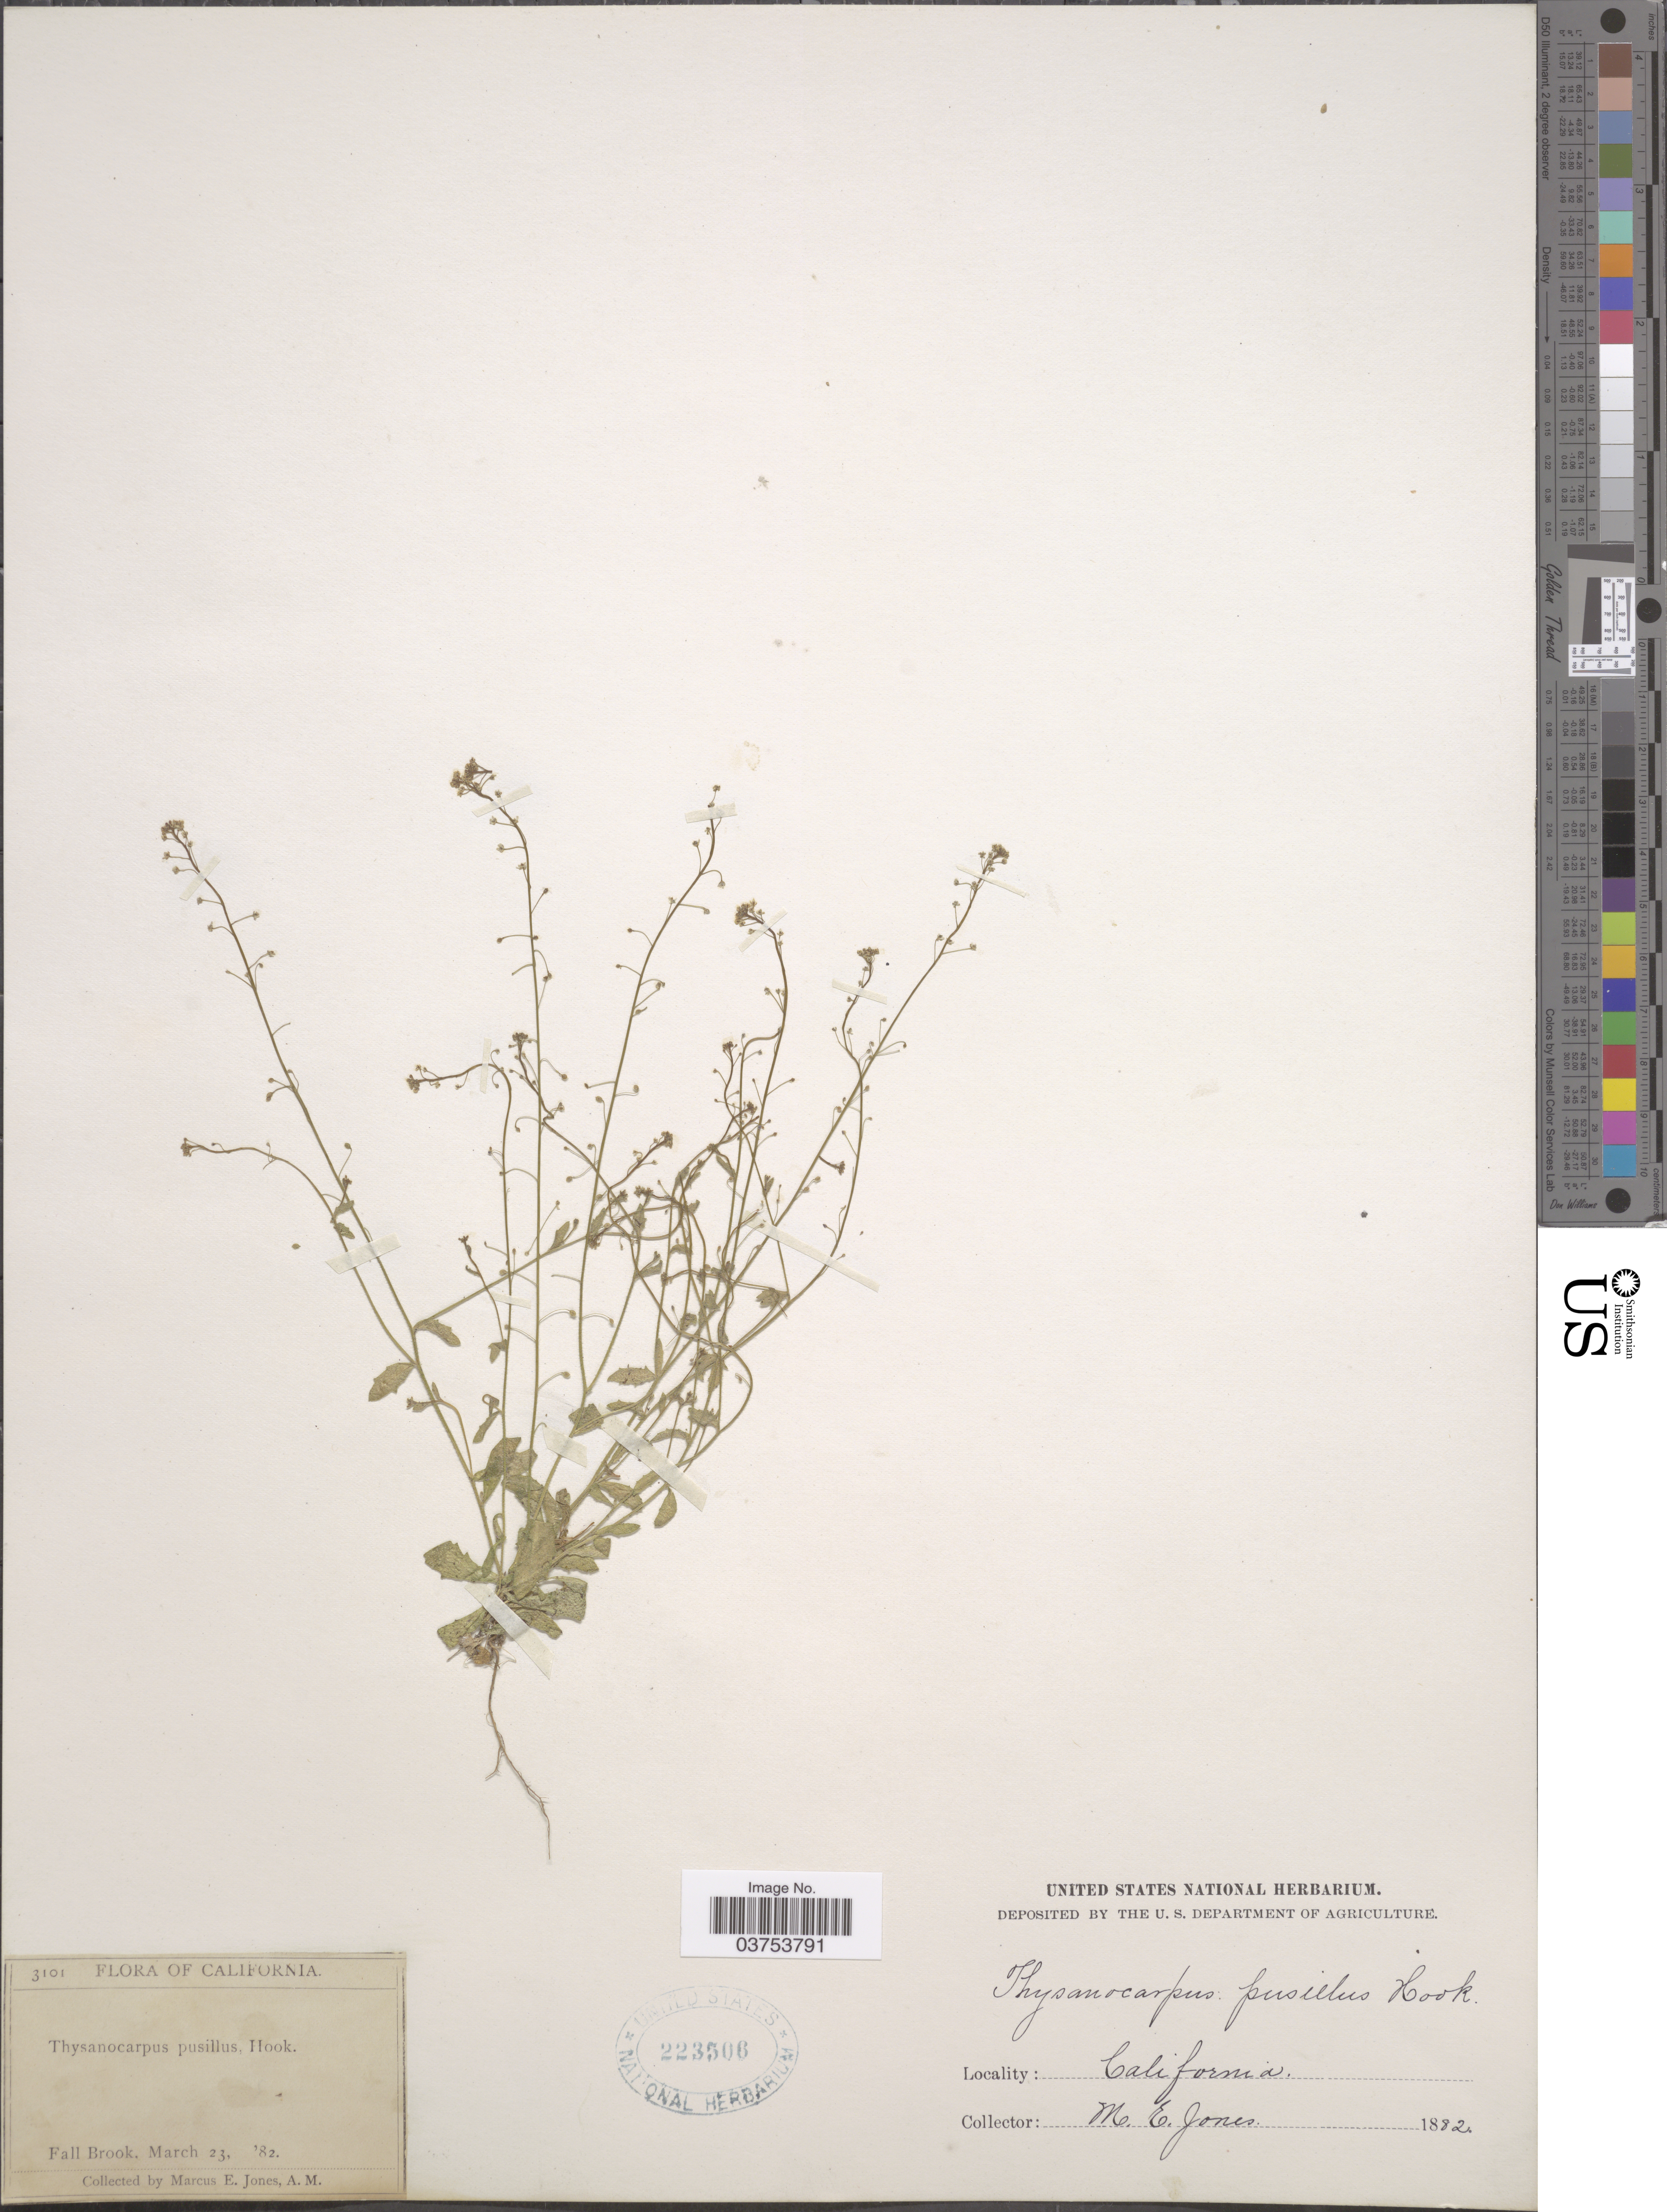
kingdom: Plantae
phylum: Tracheophyta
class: Magnoliopsida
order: Brassicales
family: Brassicaceae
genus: Athysanus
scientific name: Athysanus pusillus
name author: (Hook.) Greene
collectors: M. E. Jones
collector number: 3101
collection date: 1882-03-23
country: United States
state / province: California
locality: Fall Brook.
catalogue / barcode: US 223506